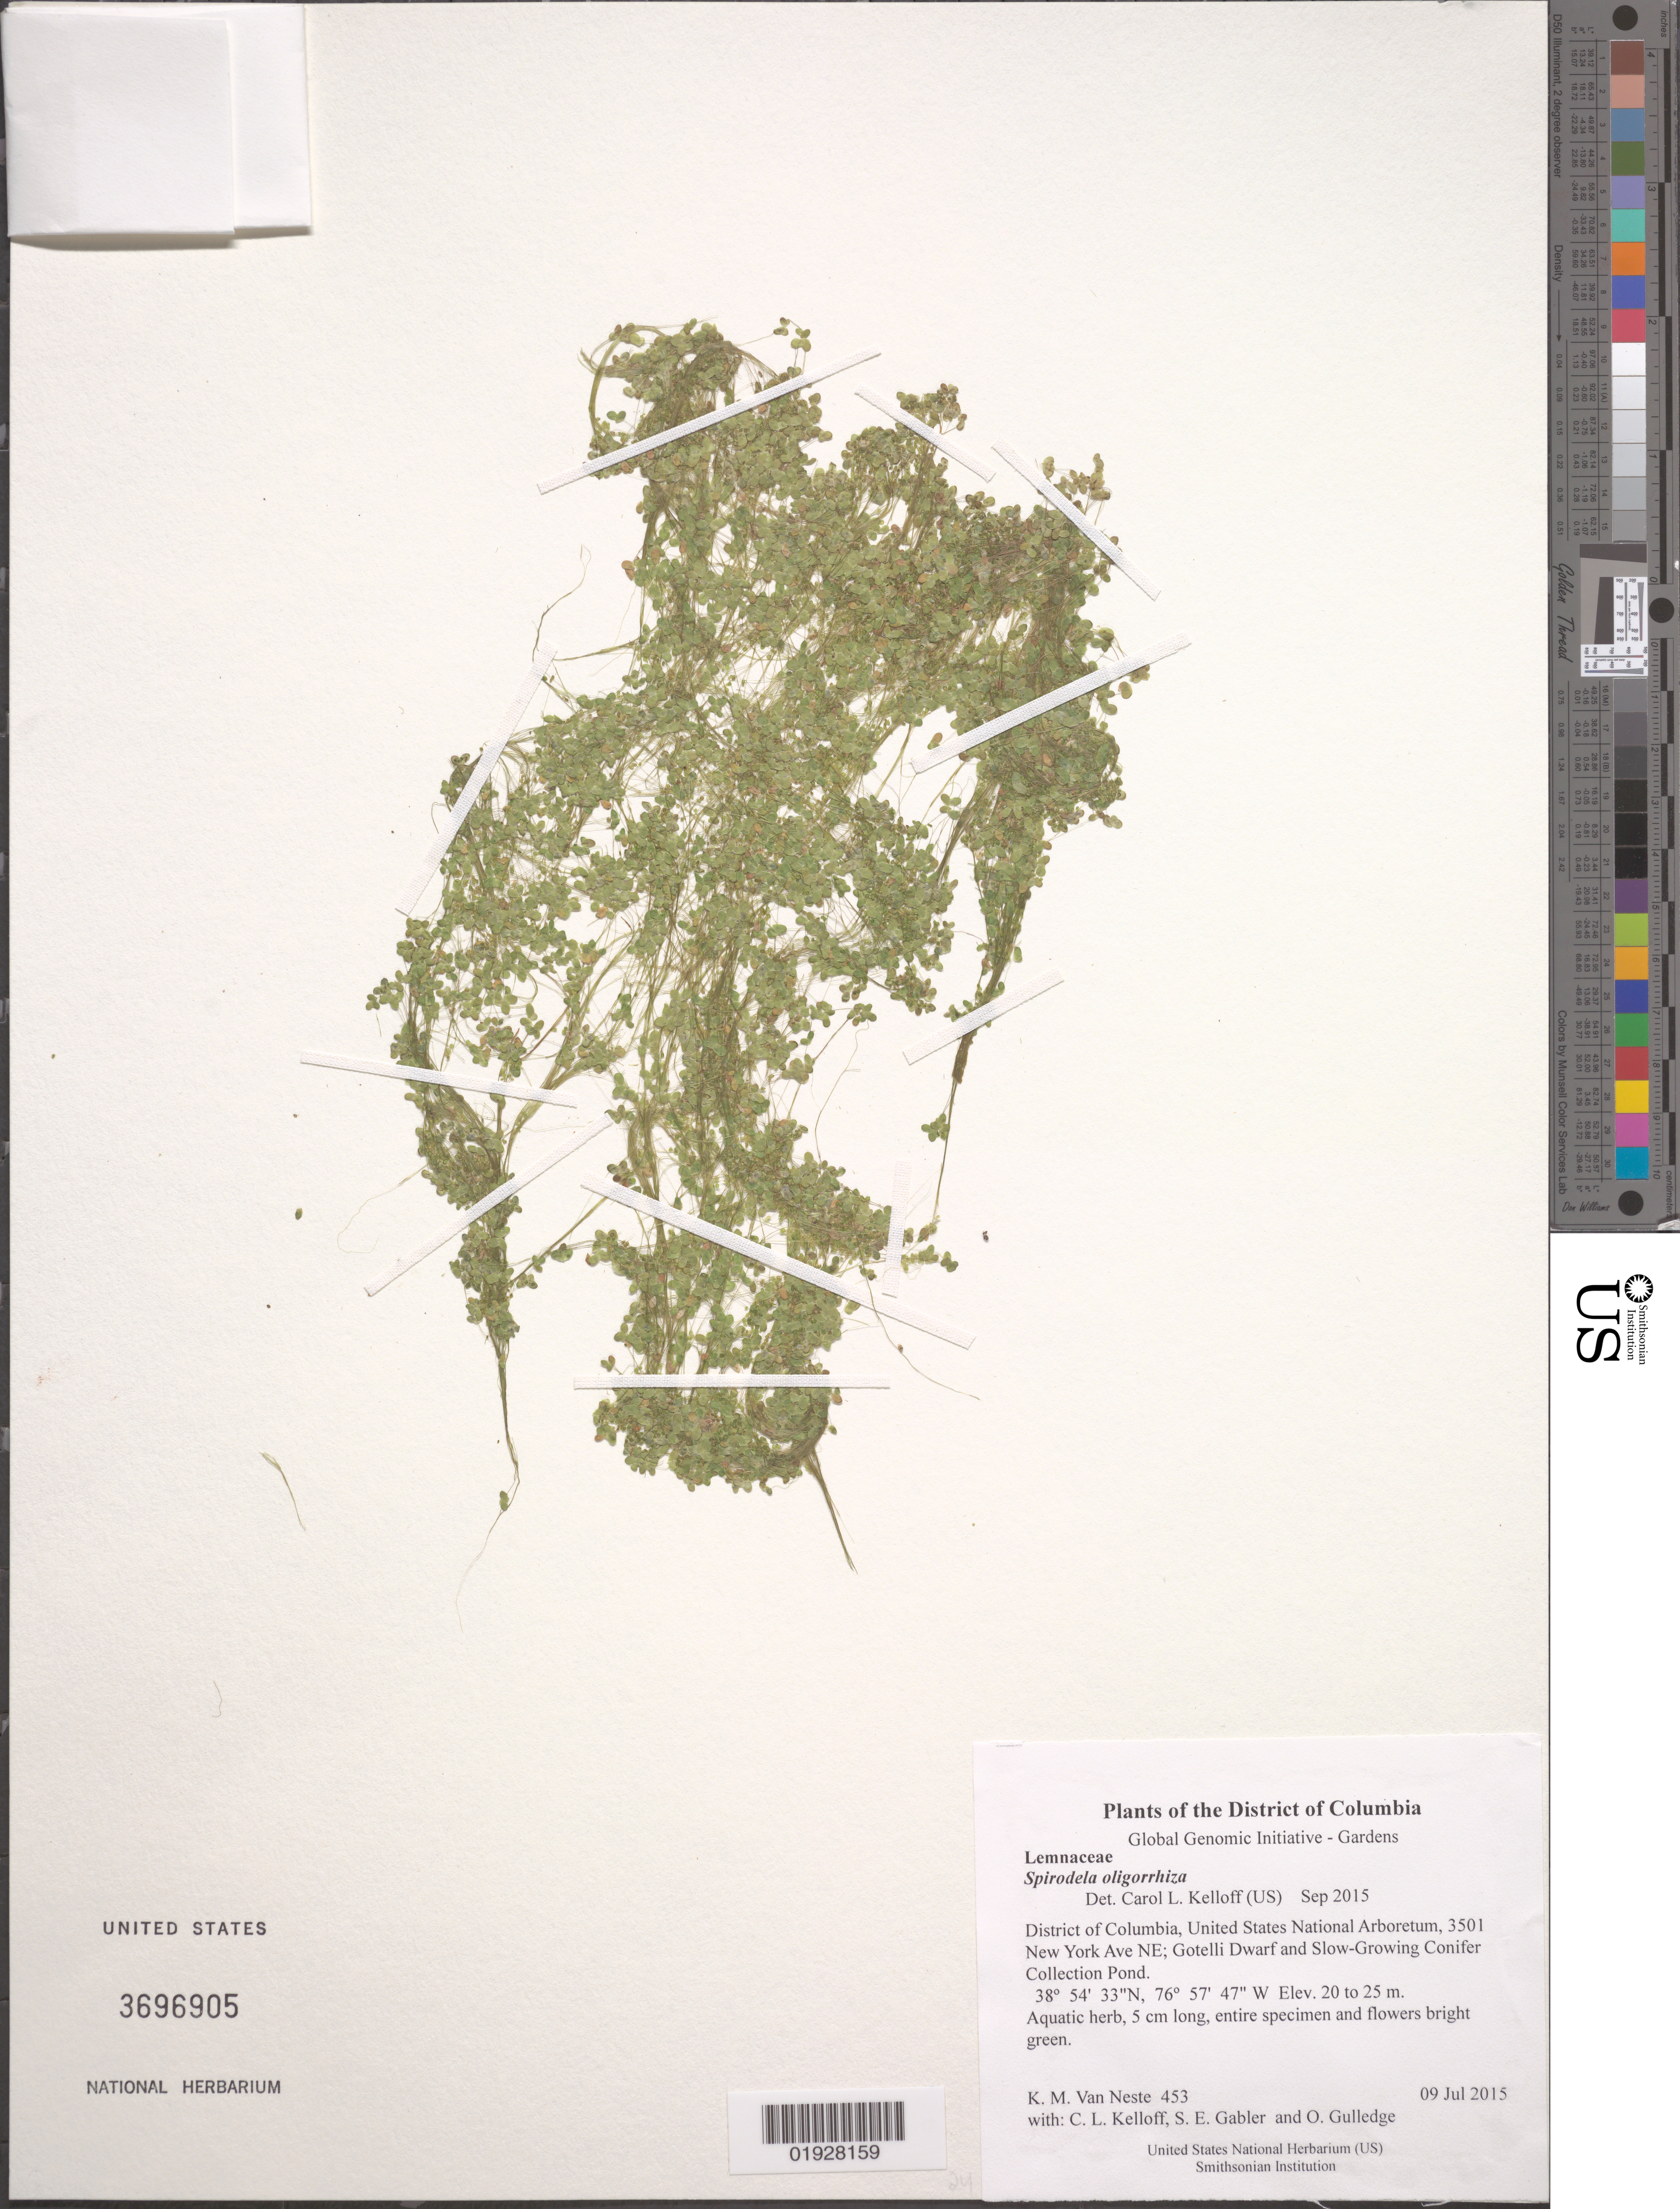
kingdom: Plantae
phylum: Tracheophyta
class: Liliopsida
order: Alismatales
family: Araceae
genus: Spirodela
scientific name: Spirodela oligorrhiza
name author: (Kurz) Hegelm.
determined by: Kelloff, Carol L., (US), Smithsonian Institution - National Museum of Natural History (UNITED STATES)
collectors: K. M. Van Neste, C. L. Kelloff, S. E. Gabler & O. Gulledge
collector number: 453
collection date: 2015-07-09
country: United States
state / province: District of Columbia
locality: United States National Arboretum, 3501 New York Ave NE; Gotelli Dwarf and Slow-Growing Conifer Collection Pond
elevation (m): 20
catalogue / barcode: US 3696905